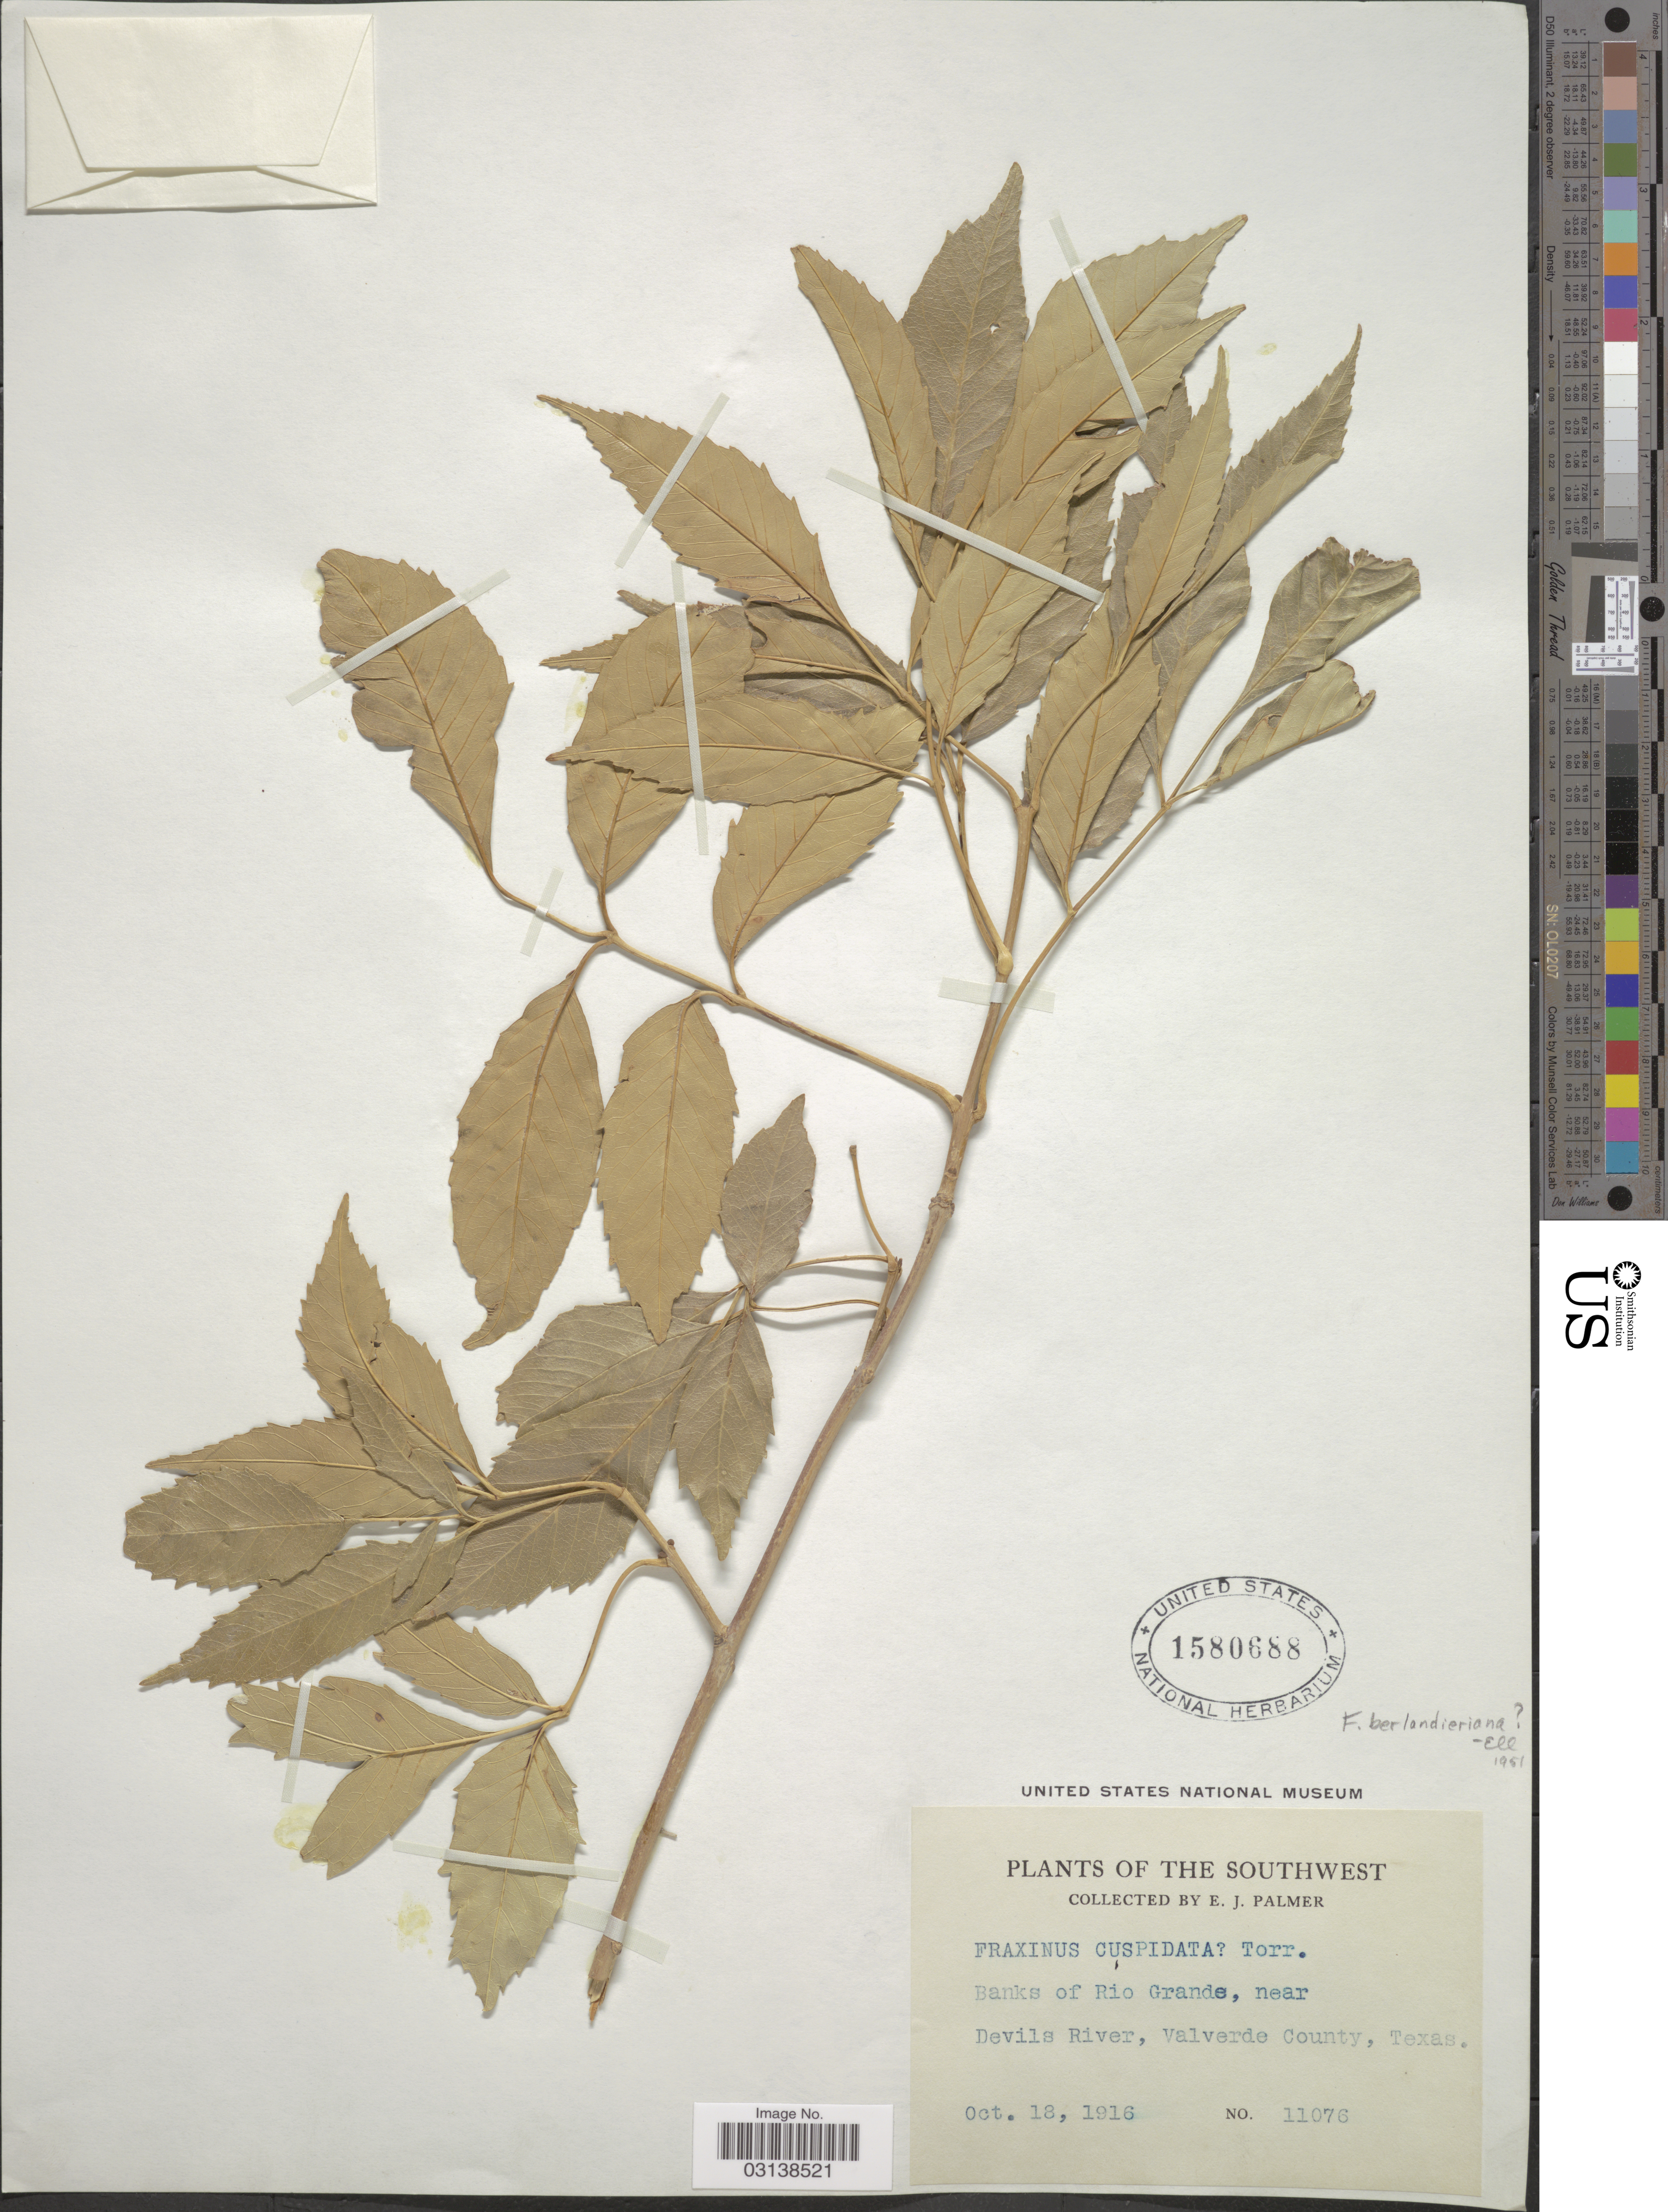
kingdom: Plantae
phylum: Tracheophyta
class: Magnoliopsida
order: Lamiales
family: Oleaceae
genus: Fraxinus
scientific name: Fraxinus berlandieriana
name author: A. DC.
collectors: E. J. Palmer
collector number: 11076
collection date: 1916-10-18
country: United States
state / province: Texas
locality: The Southwest, Banks of Rio Grande, near Devils River, Valverde County.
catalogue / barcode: US 1580688